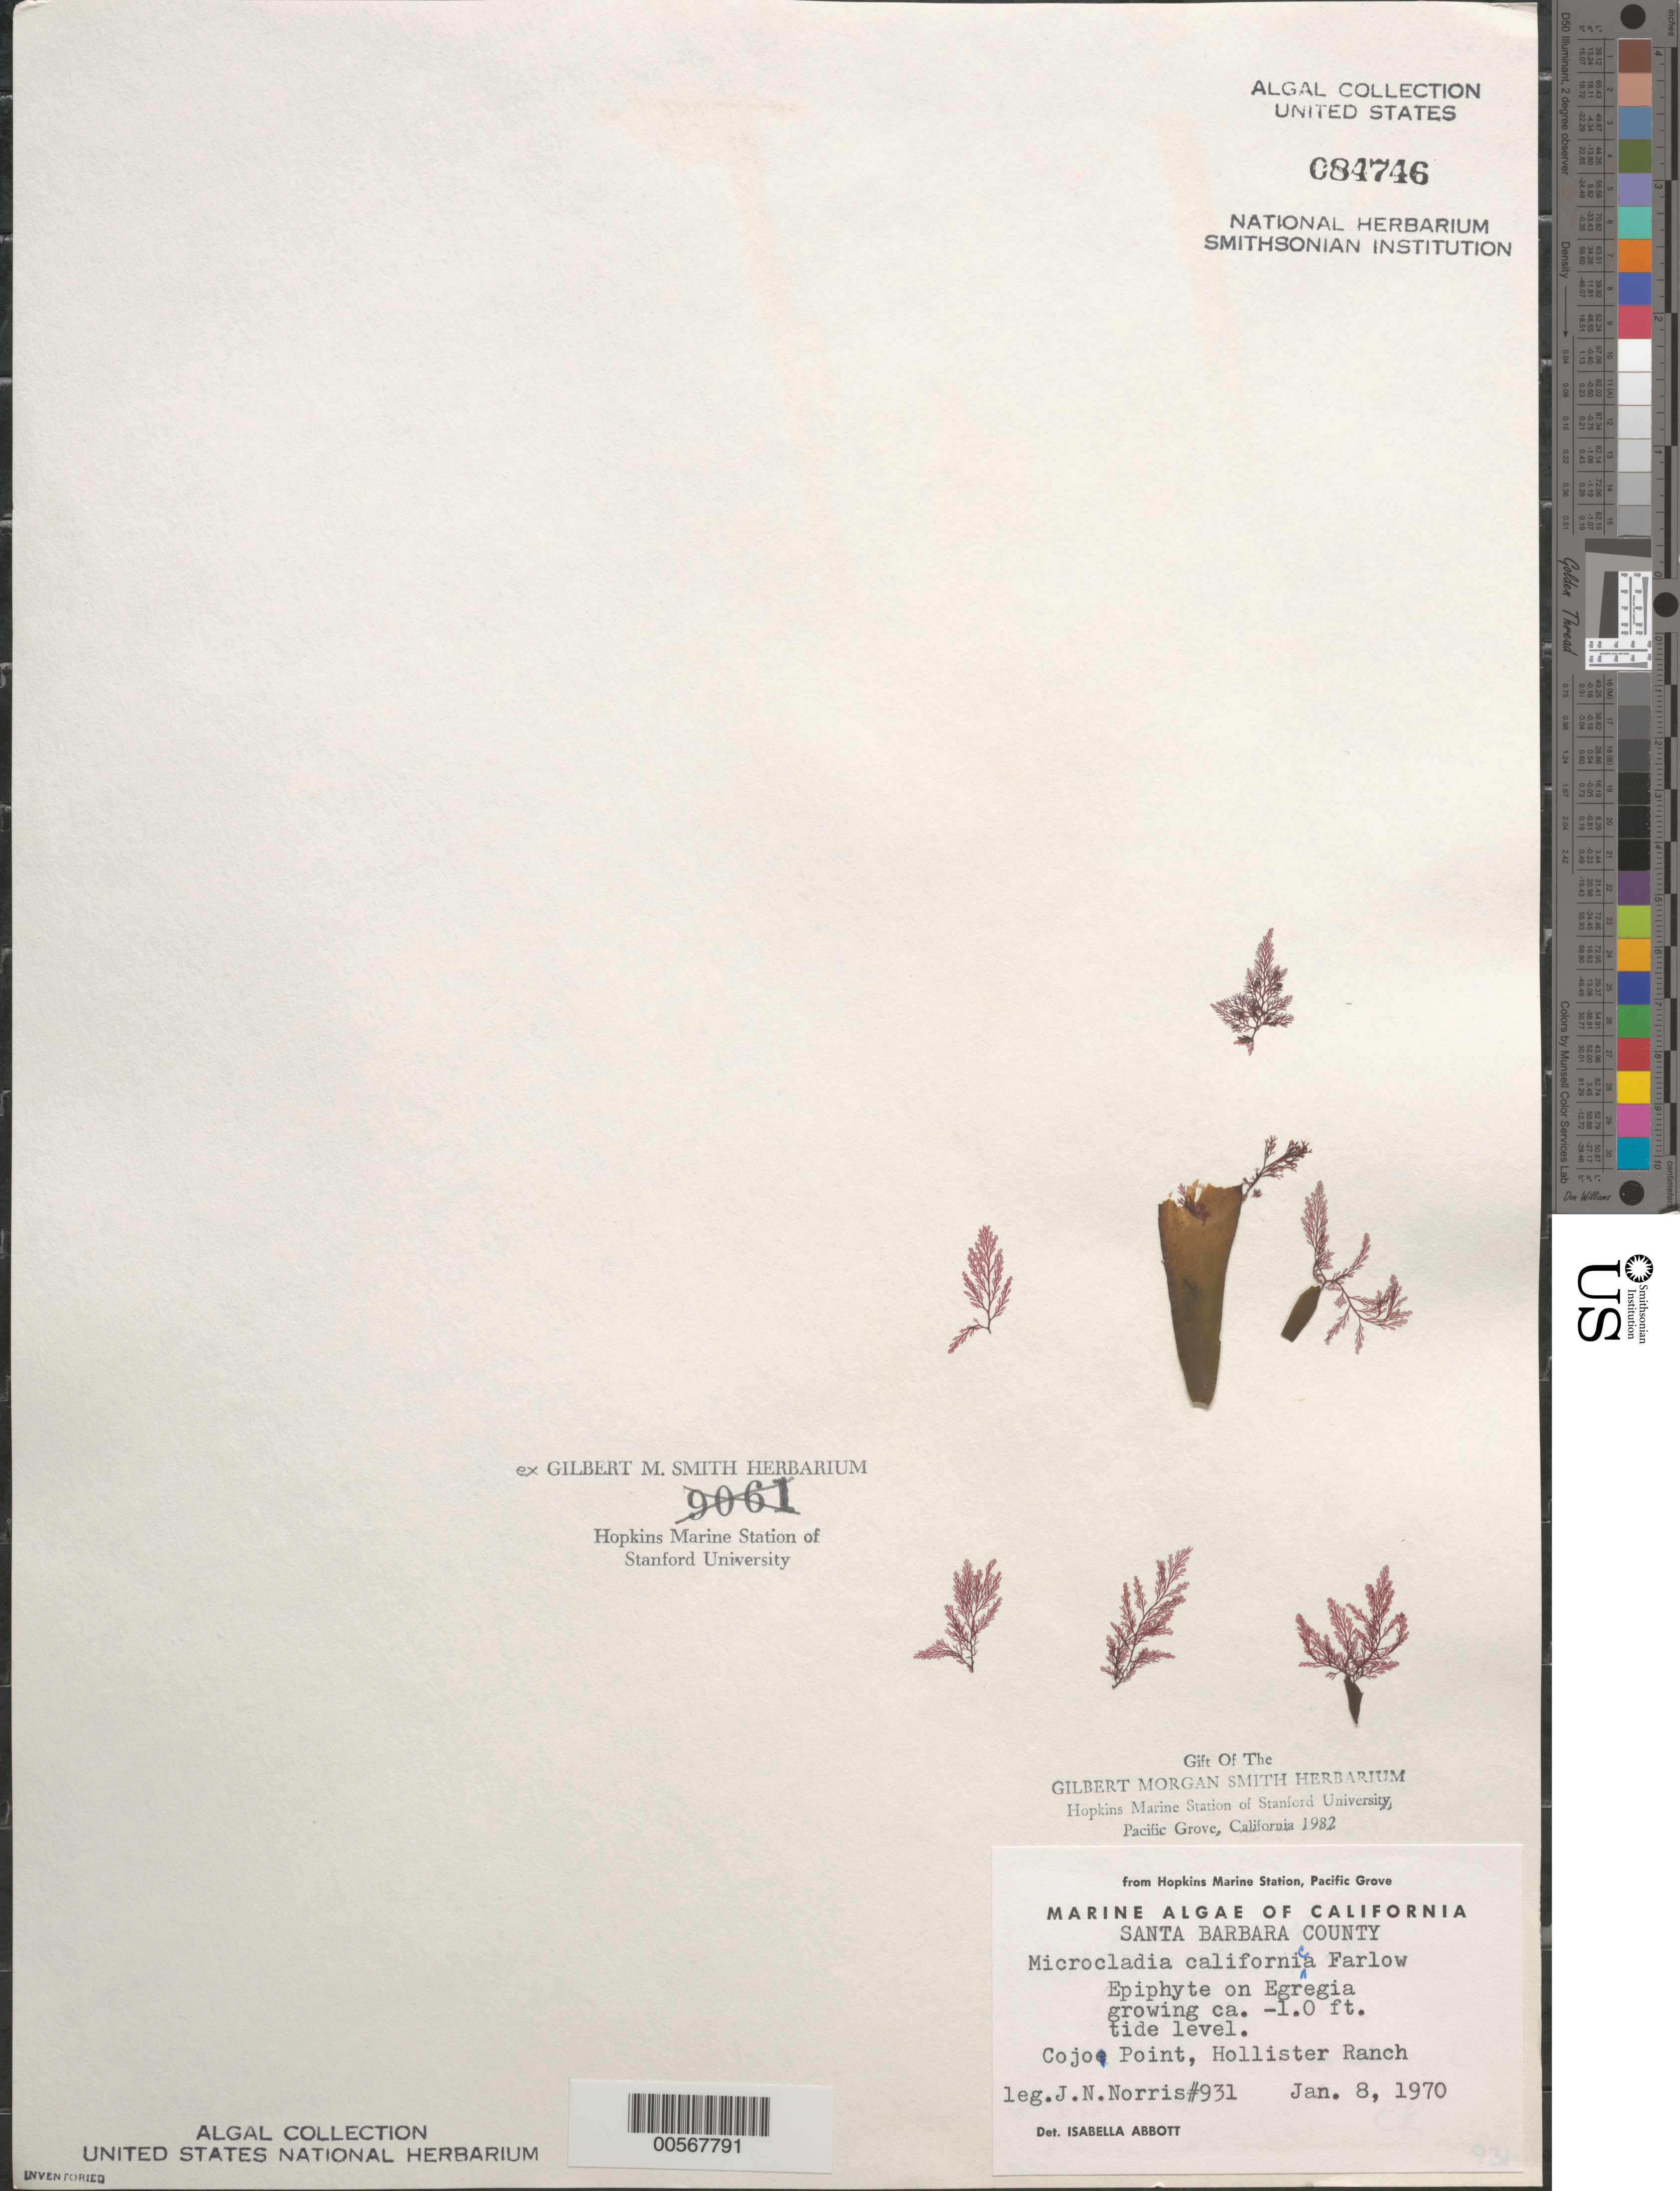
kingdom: Plantae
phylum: Rhodophyta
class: Florideophyceae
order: Ceramiales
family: Ceramiaceae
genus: Campylaephora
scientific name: Campylaephora californica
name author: (Farl.) T.O. Cho in T.O. Cho et al.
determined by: Algae name updating Project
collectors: J. N. Norris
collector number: JN-931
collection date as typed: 08 Jan 1970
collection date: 1970-01-08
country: United States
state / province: California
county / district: Santa Barbara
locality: Cojo Point, Hollister Ranch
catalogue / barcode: US 84746